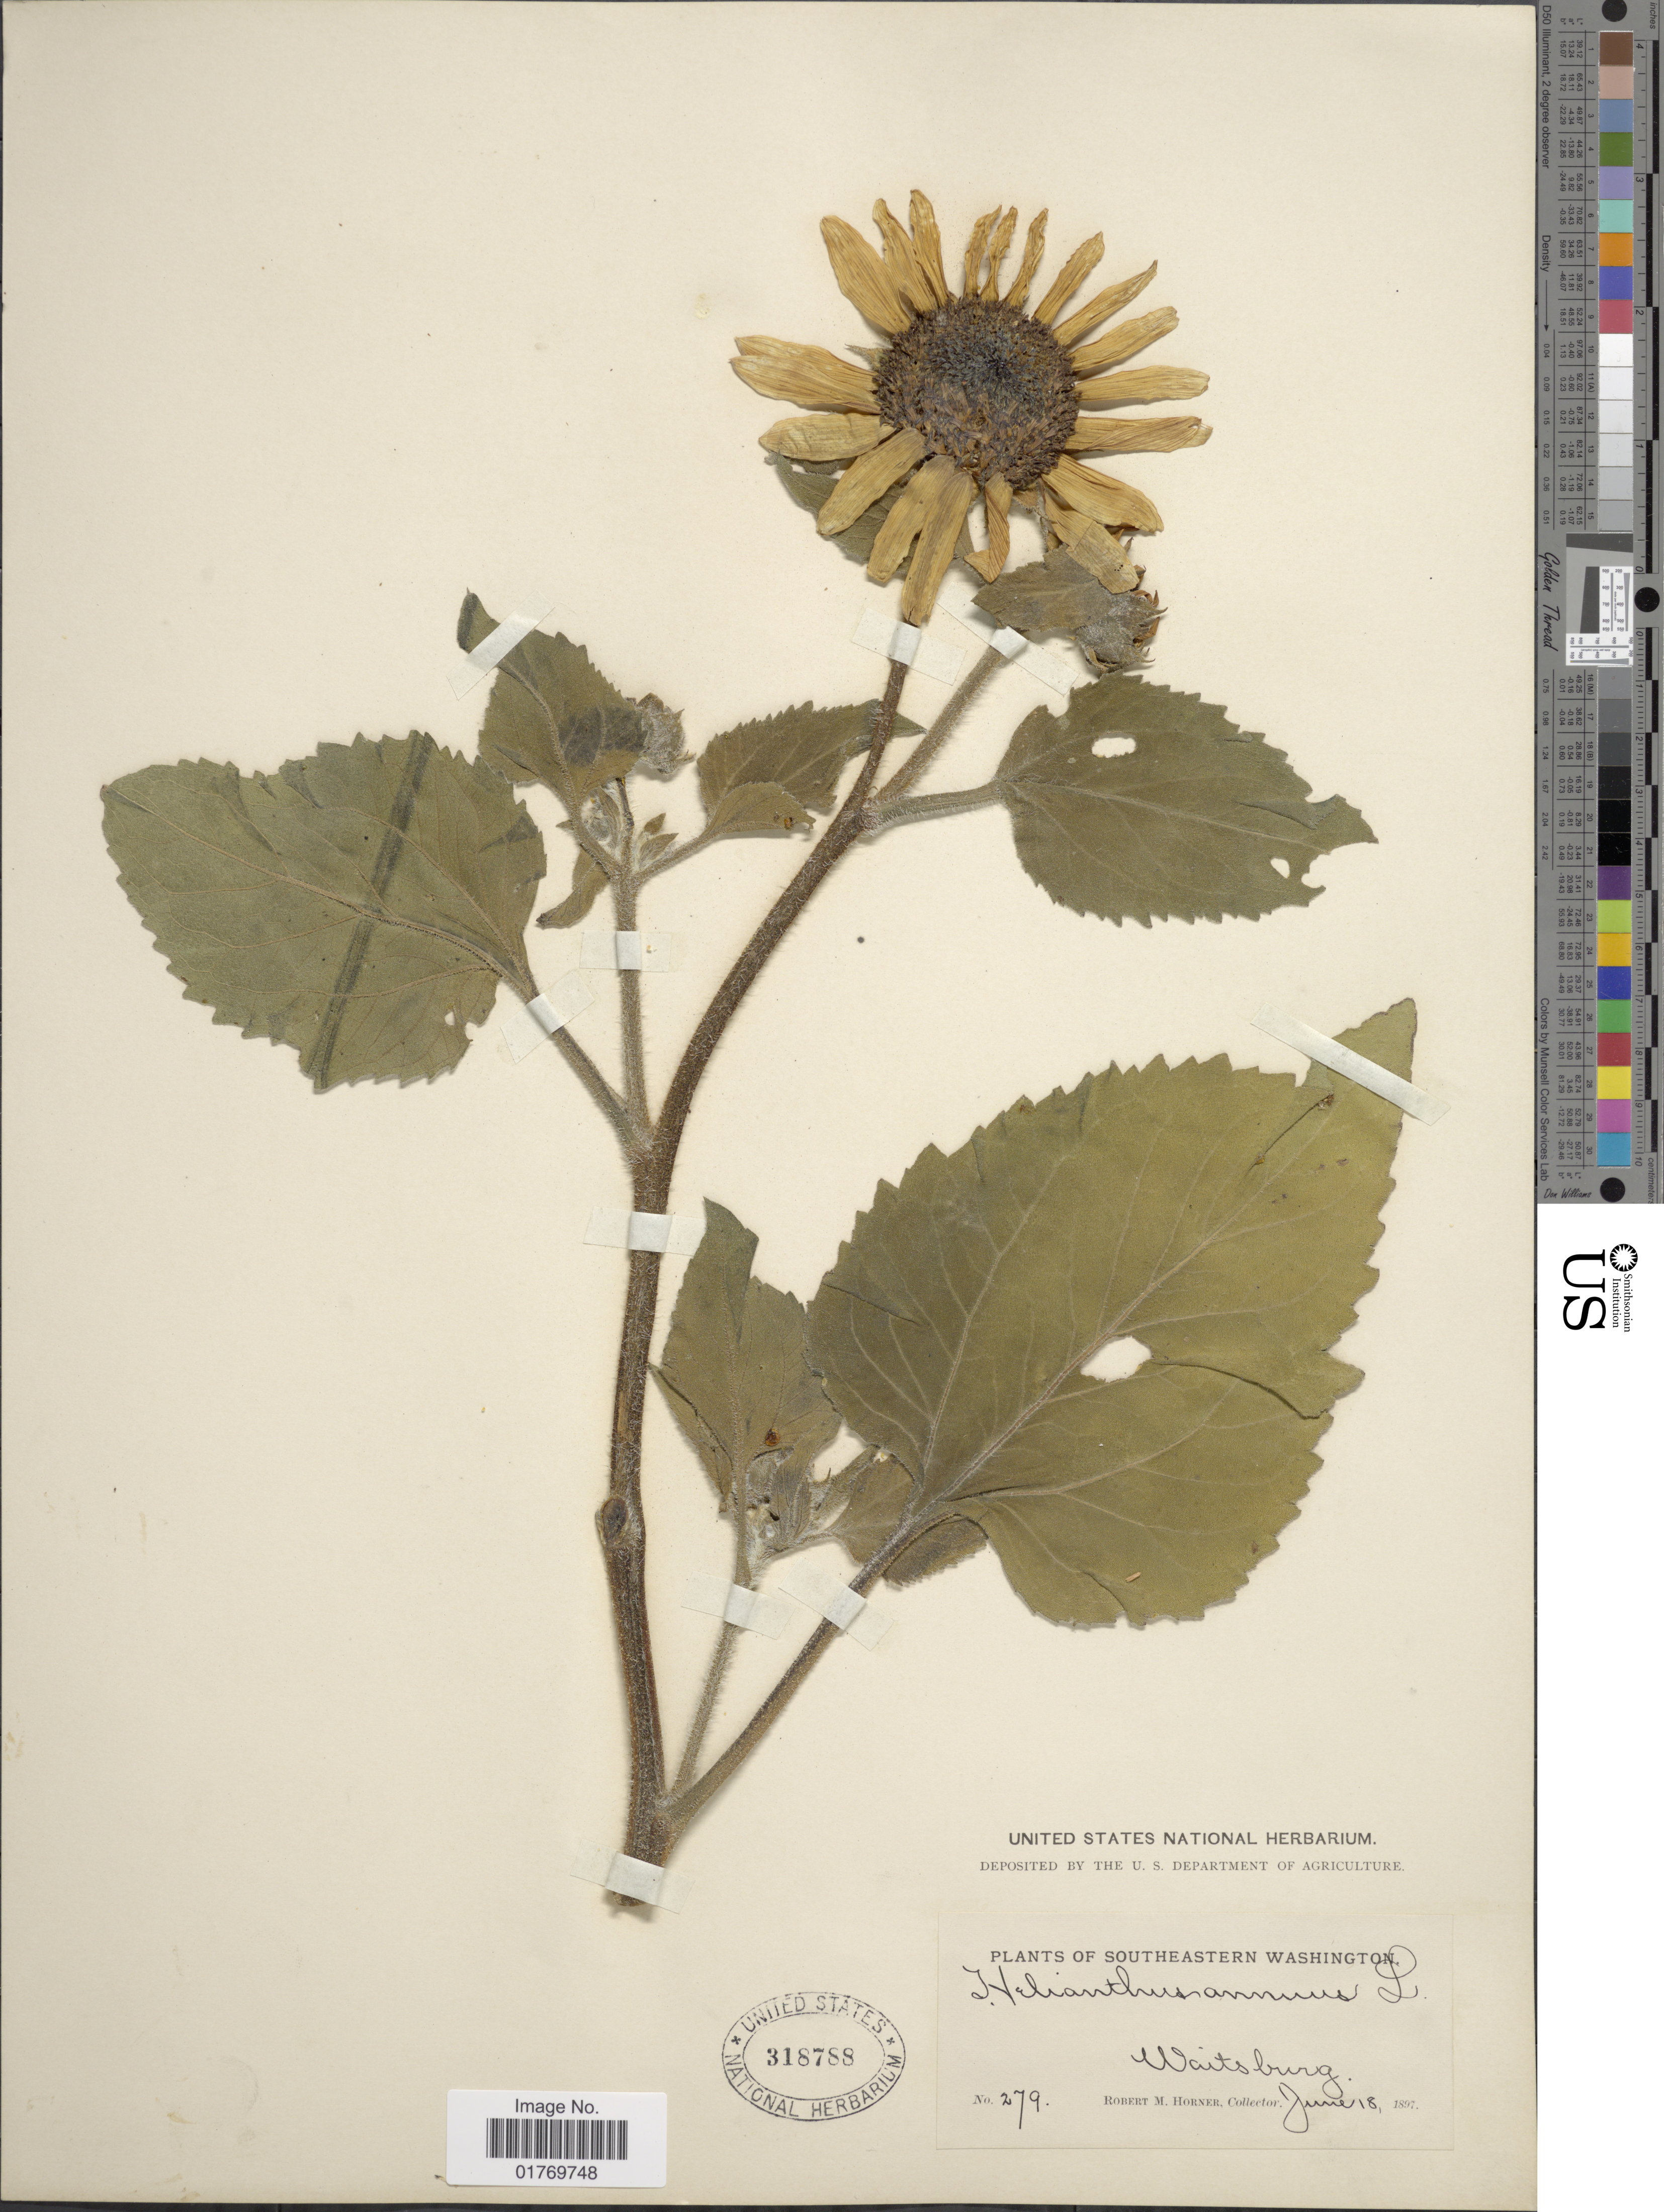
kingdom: Plantae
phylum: Tracheophyta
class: Magnoliopsida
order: Asterales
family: Asteraceae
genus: Helianthus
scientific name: Helianthus annuus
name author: L.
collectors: R. Horner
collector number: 279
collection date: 1897-06-18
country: United States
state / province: Washington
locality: Waitsburg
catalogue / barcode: US 318788